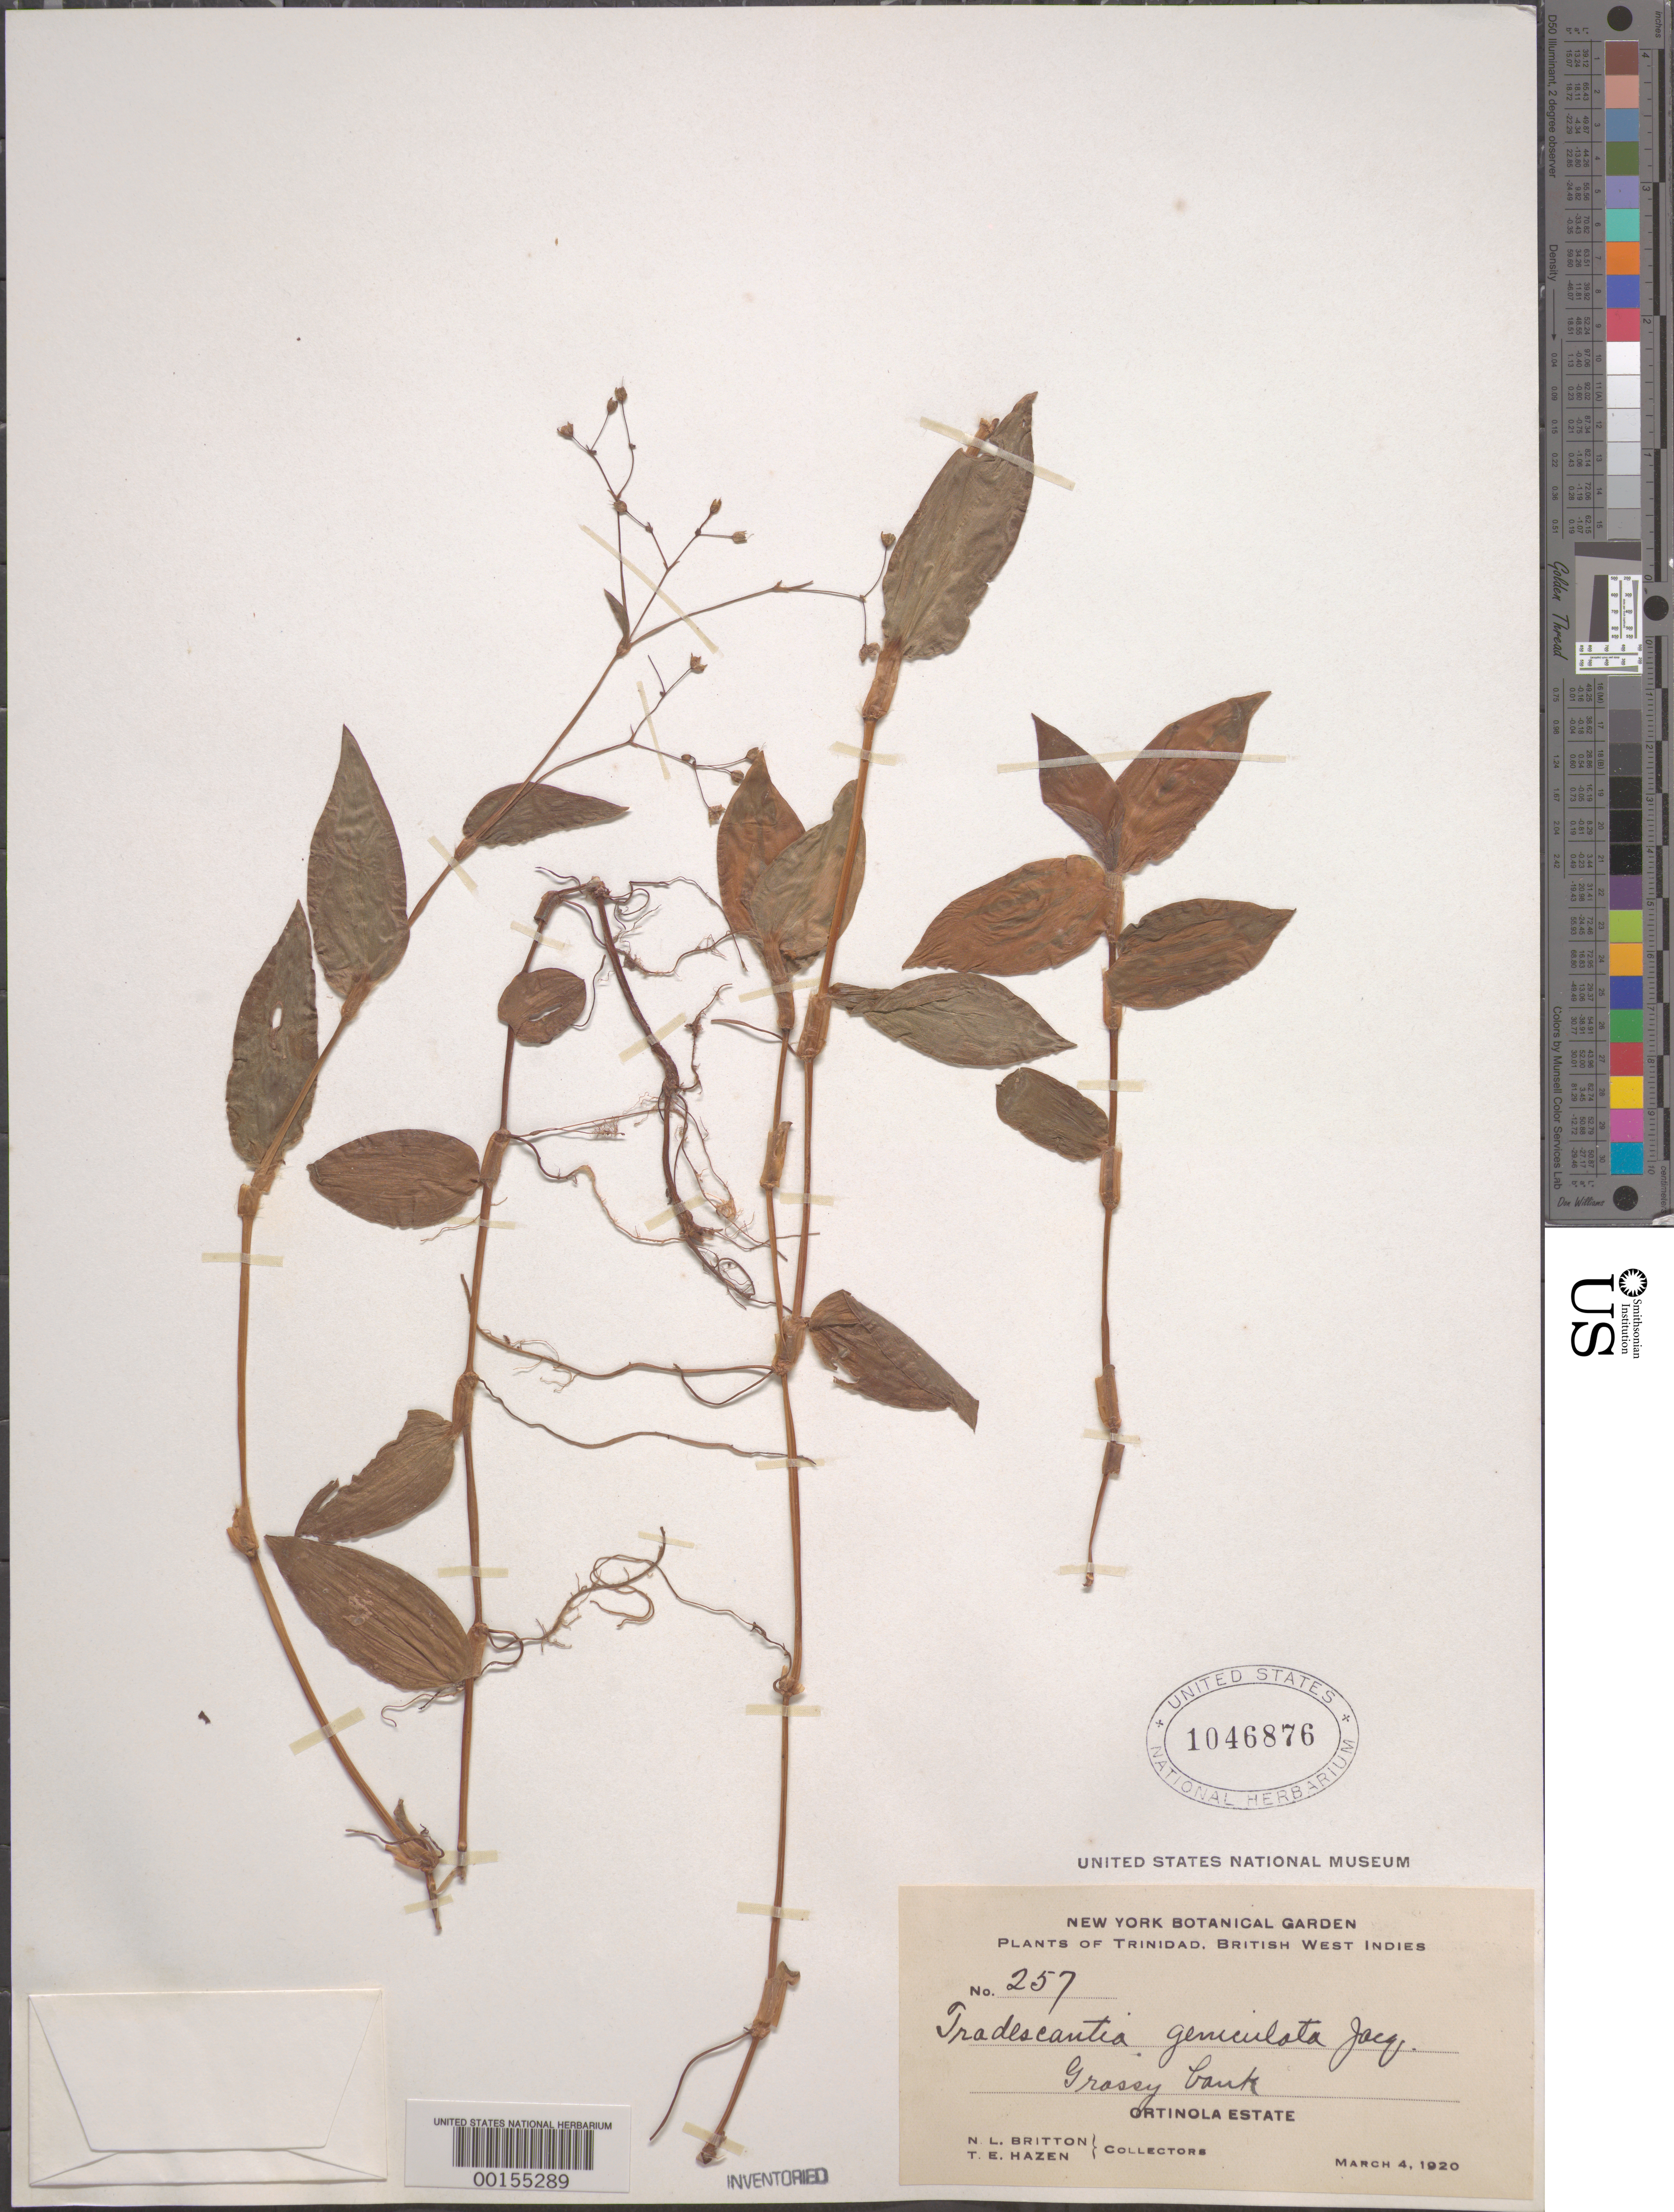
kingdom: Plantae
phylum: Tracheophyta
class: Liliopsida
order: Commelinales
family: Commelinaceae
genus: Gibasis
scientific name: Gibasis geniculata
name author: (Jacq.) Rohweder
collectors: N. Britton & T. E. Hazen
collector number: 257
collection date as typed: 04 Mar 1920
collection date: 1920-03-04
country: Trinidad and Tobago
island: Trinidad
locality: Ortinola estate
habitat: Grassy bank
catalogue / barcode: US 1046876